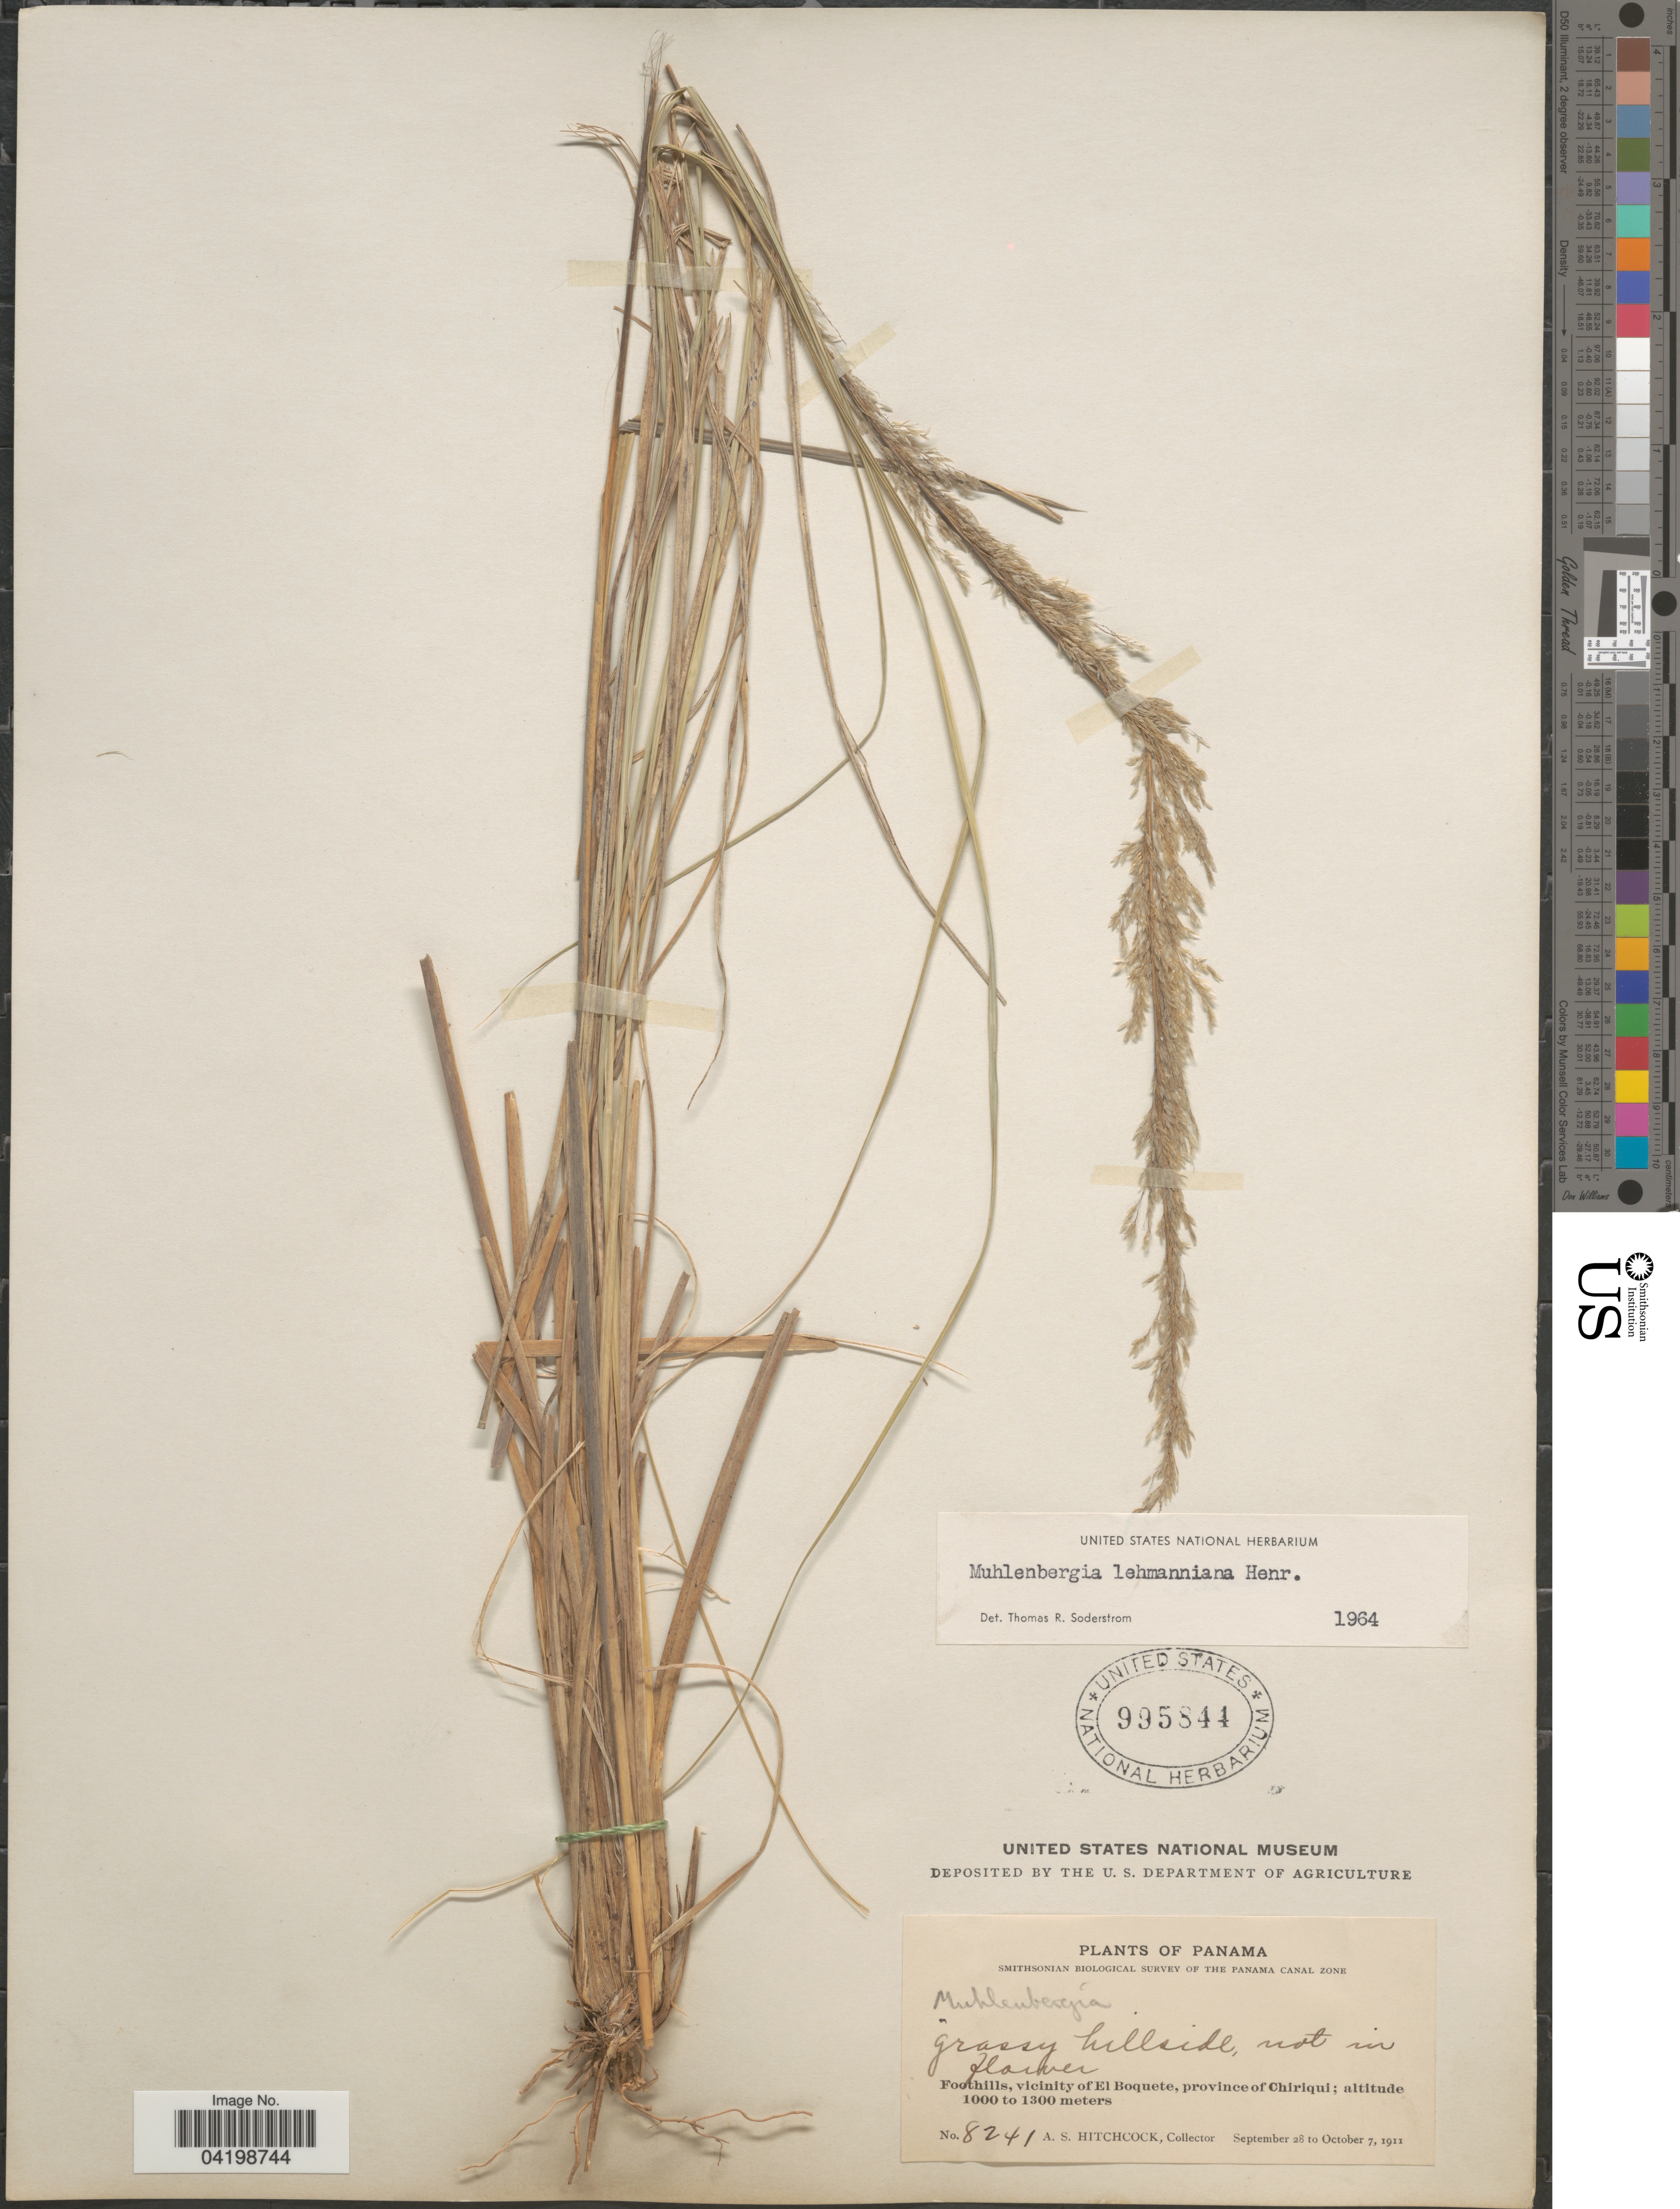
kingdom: Plantae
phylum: Tracheophyta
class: Liliopsida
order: Poales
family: Poaceae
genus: Muhlenbergia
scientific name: Muhlenbergia lehmanniana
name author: Henr.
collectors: A. S. Hitchcock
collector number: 8241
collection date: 1911-09-28/1911-10-07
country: Panama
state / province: Chiriqui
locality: Smithsonian Biological Survey of the Panama Canal Zone. Foothills, vicinity of El Boquete.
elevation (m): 1000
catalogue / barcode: US 995844